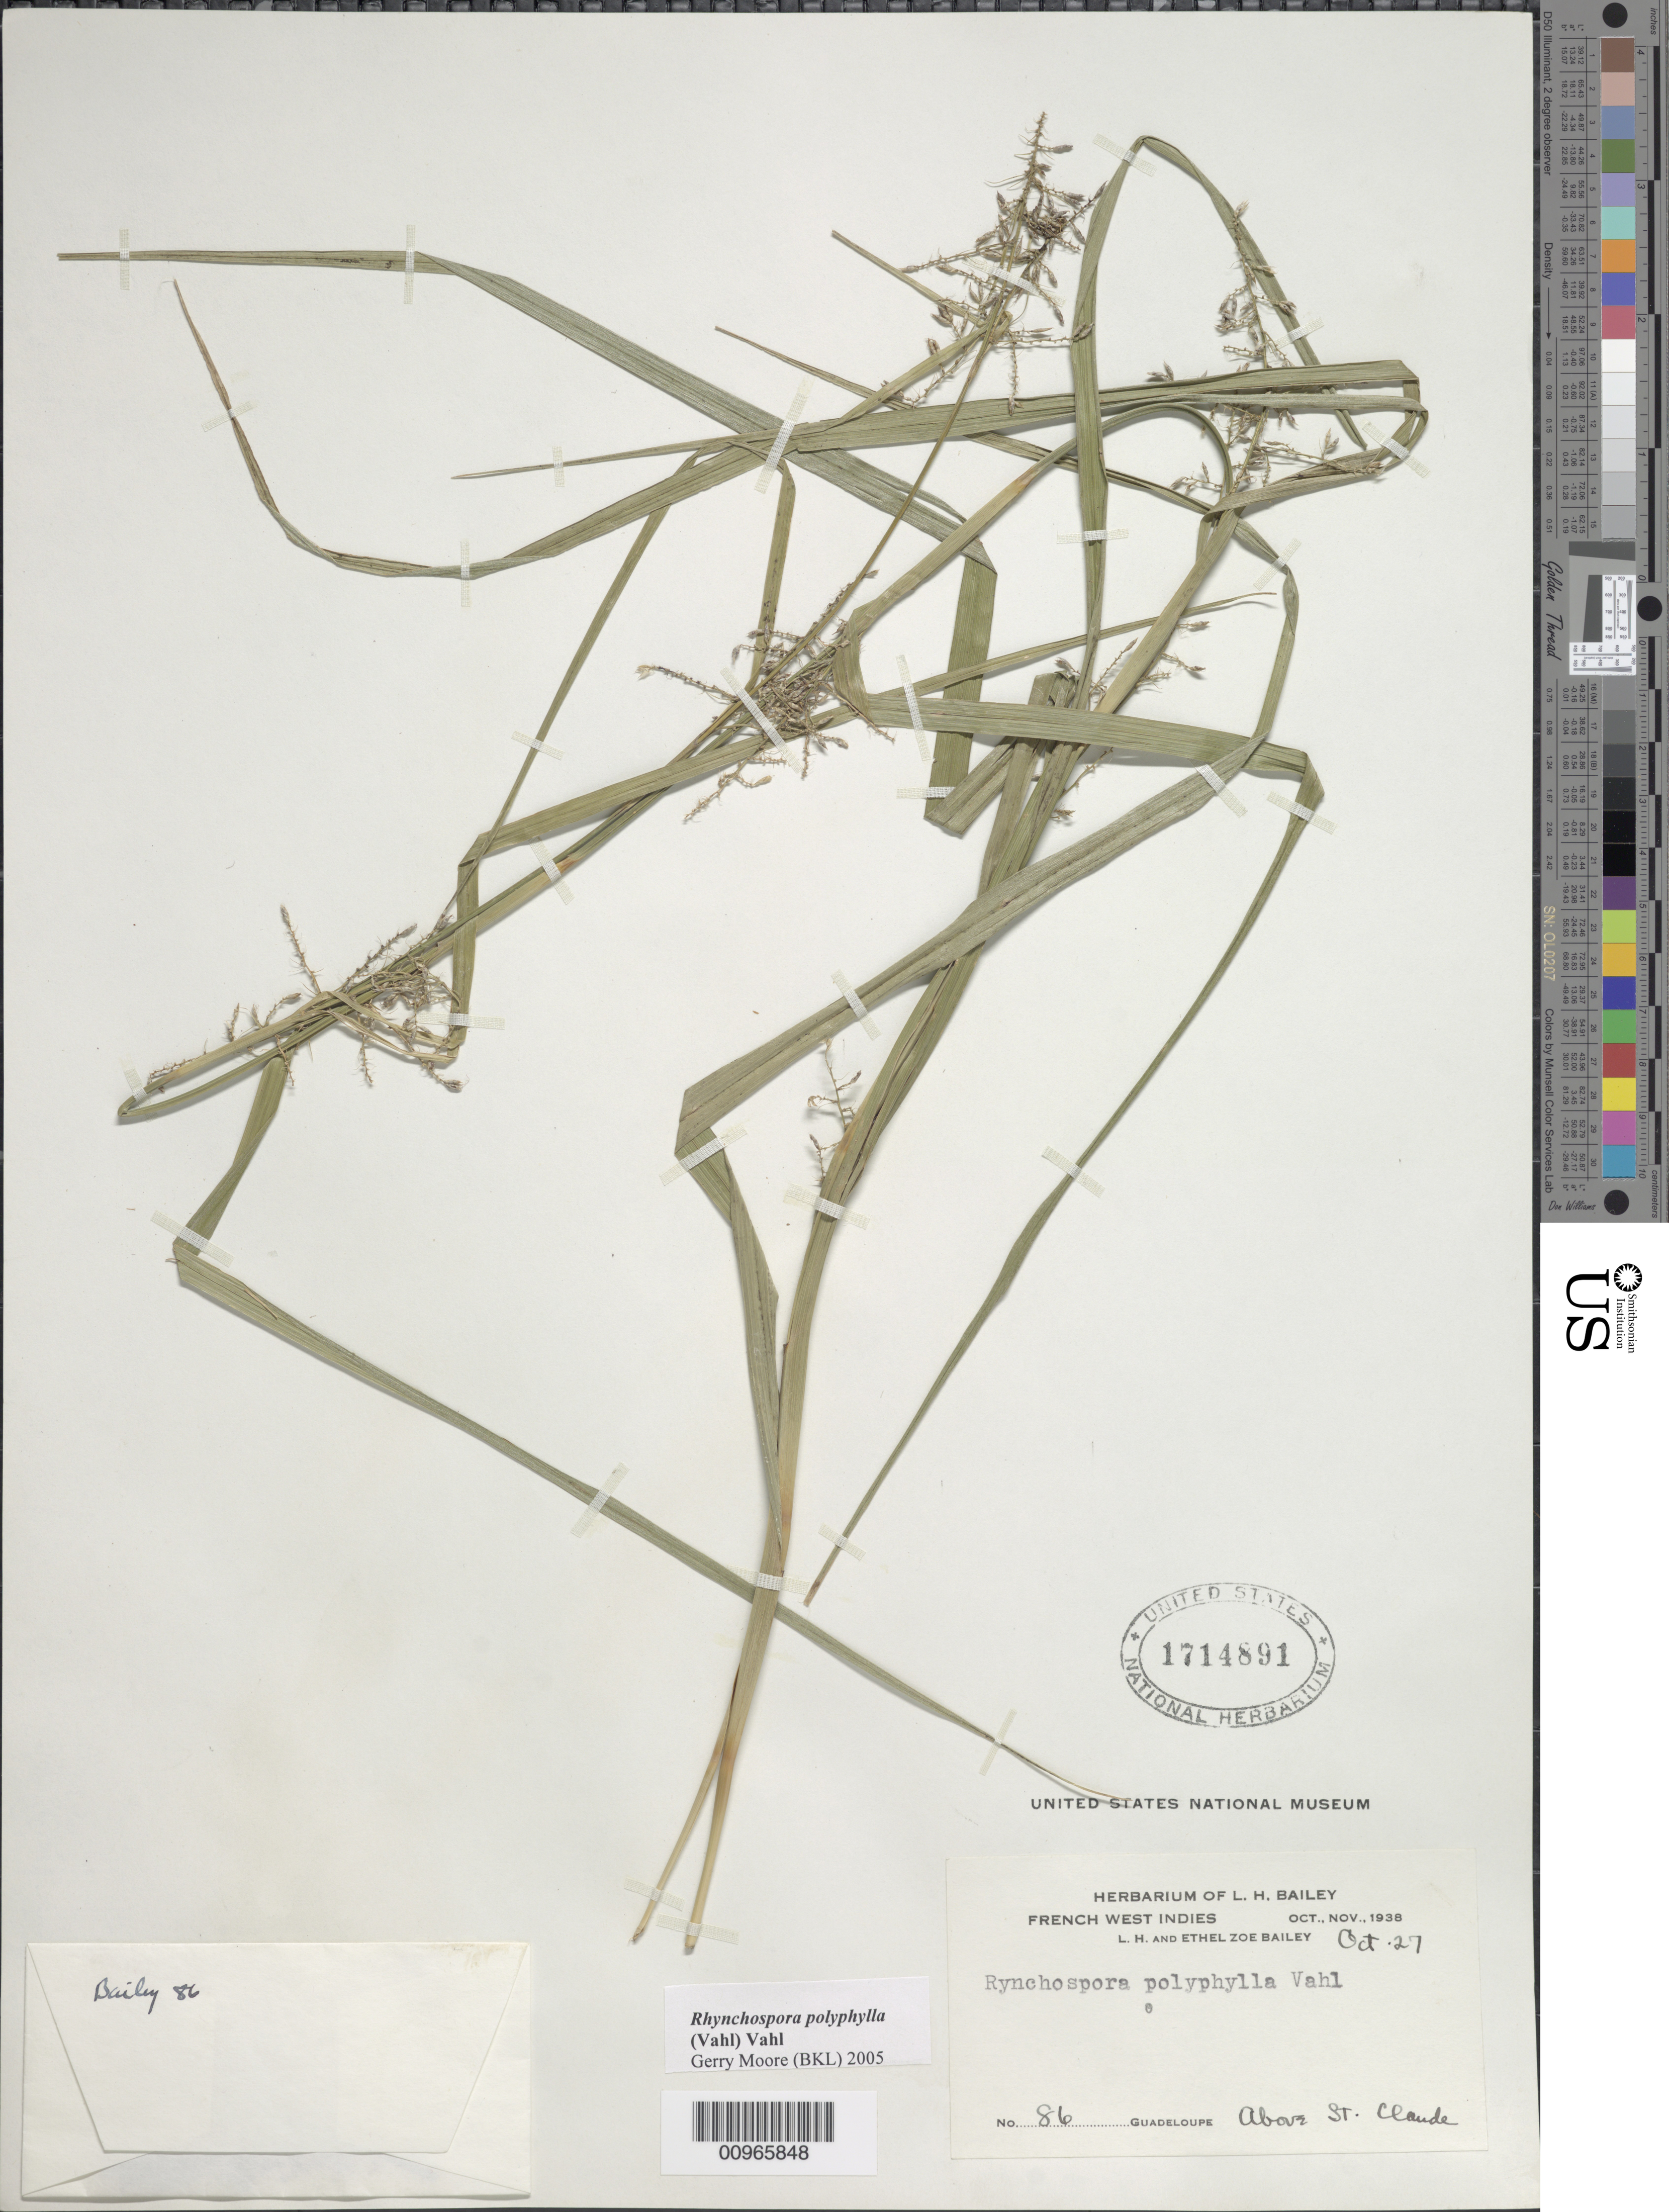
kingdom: Plantae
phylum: Tracheophyta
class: Liliopsida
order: Poales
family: Cyperaceae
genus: Rhynchospora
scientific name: Rhynchospora polyphylla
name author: (Vahl) Vahl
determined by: Moore, G.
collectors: L. H. Bailey & E. Z. Bailey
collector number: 86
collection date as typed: Oct 1927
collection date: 1927-10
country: Guadeloupe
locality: above St. Claude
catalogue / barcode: US 1714891